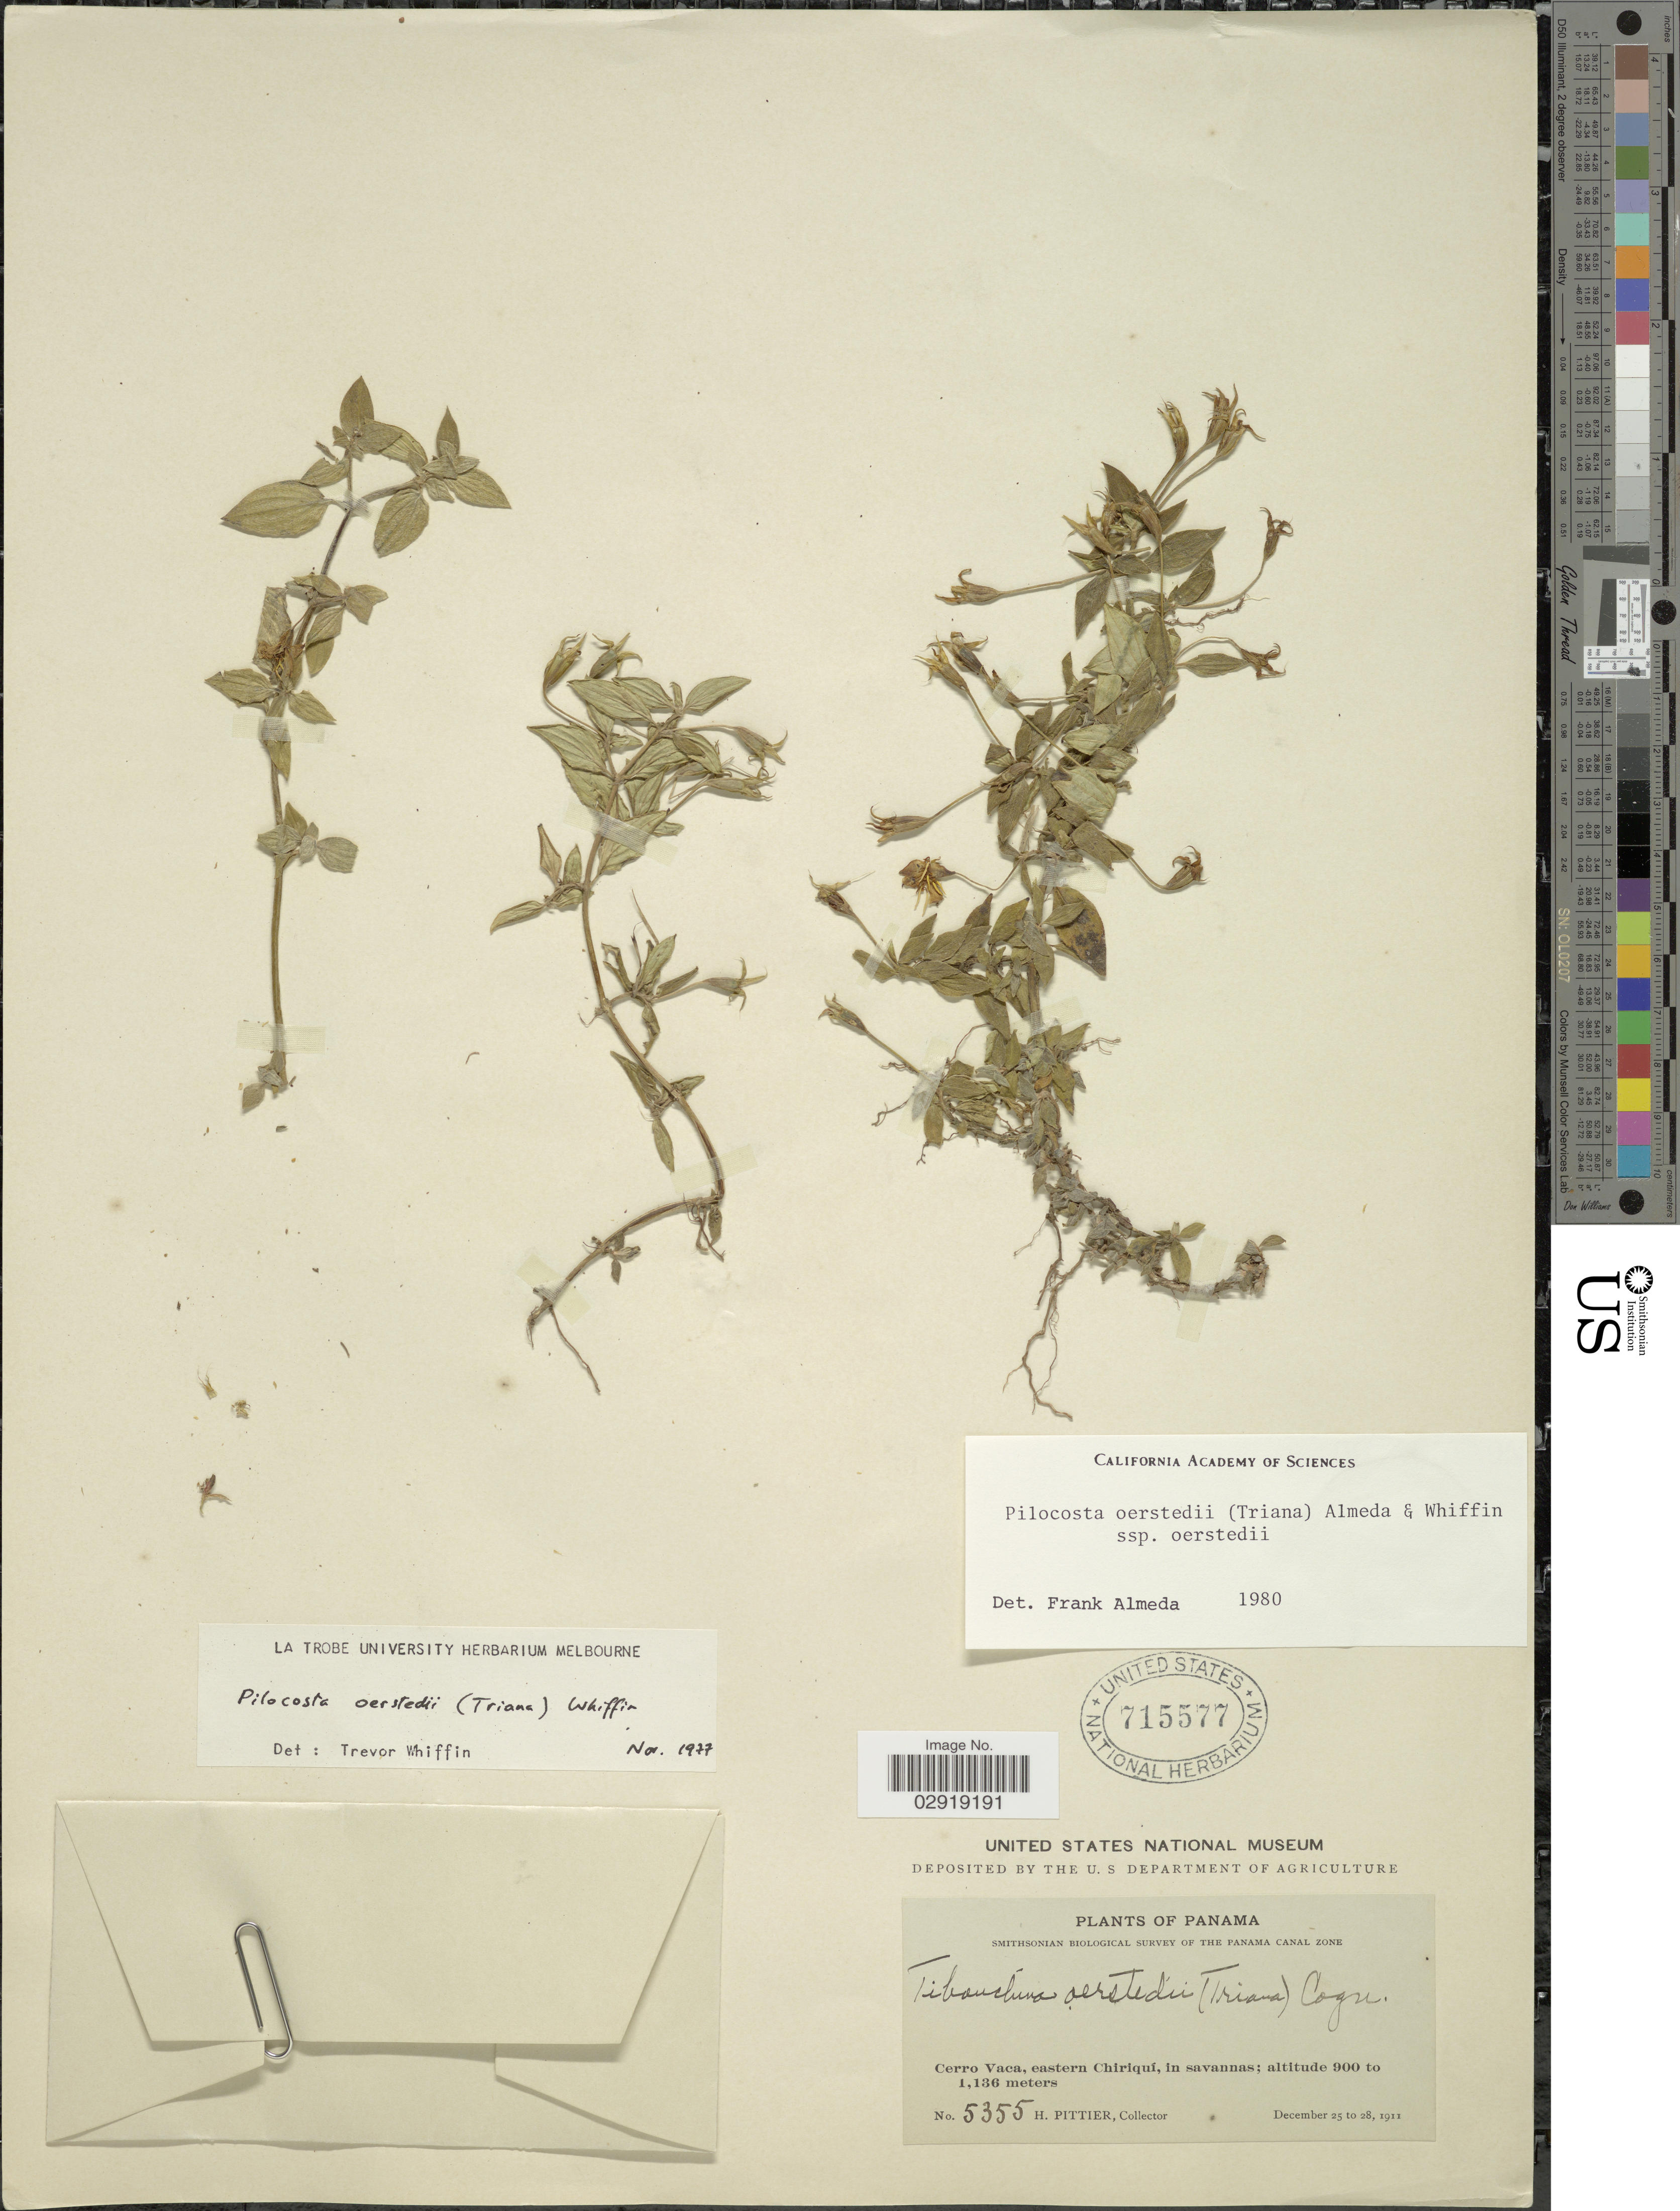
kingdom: Plantae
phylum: Tracheophyta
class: Magnoliopsida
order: Myrtales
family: Melastomataceae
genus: Pilocosta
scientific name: Pilocosta oerstedii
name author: (Triana) Almeda &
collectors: H. F. Pittier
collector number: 5355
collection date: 1911-12-25/1911-12-28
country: Panama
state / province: Chiriqui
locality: Cerro Vaca, eastern Chiriquí, in savannas.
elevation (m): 900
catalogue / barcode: US 715577